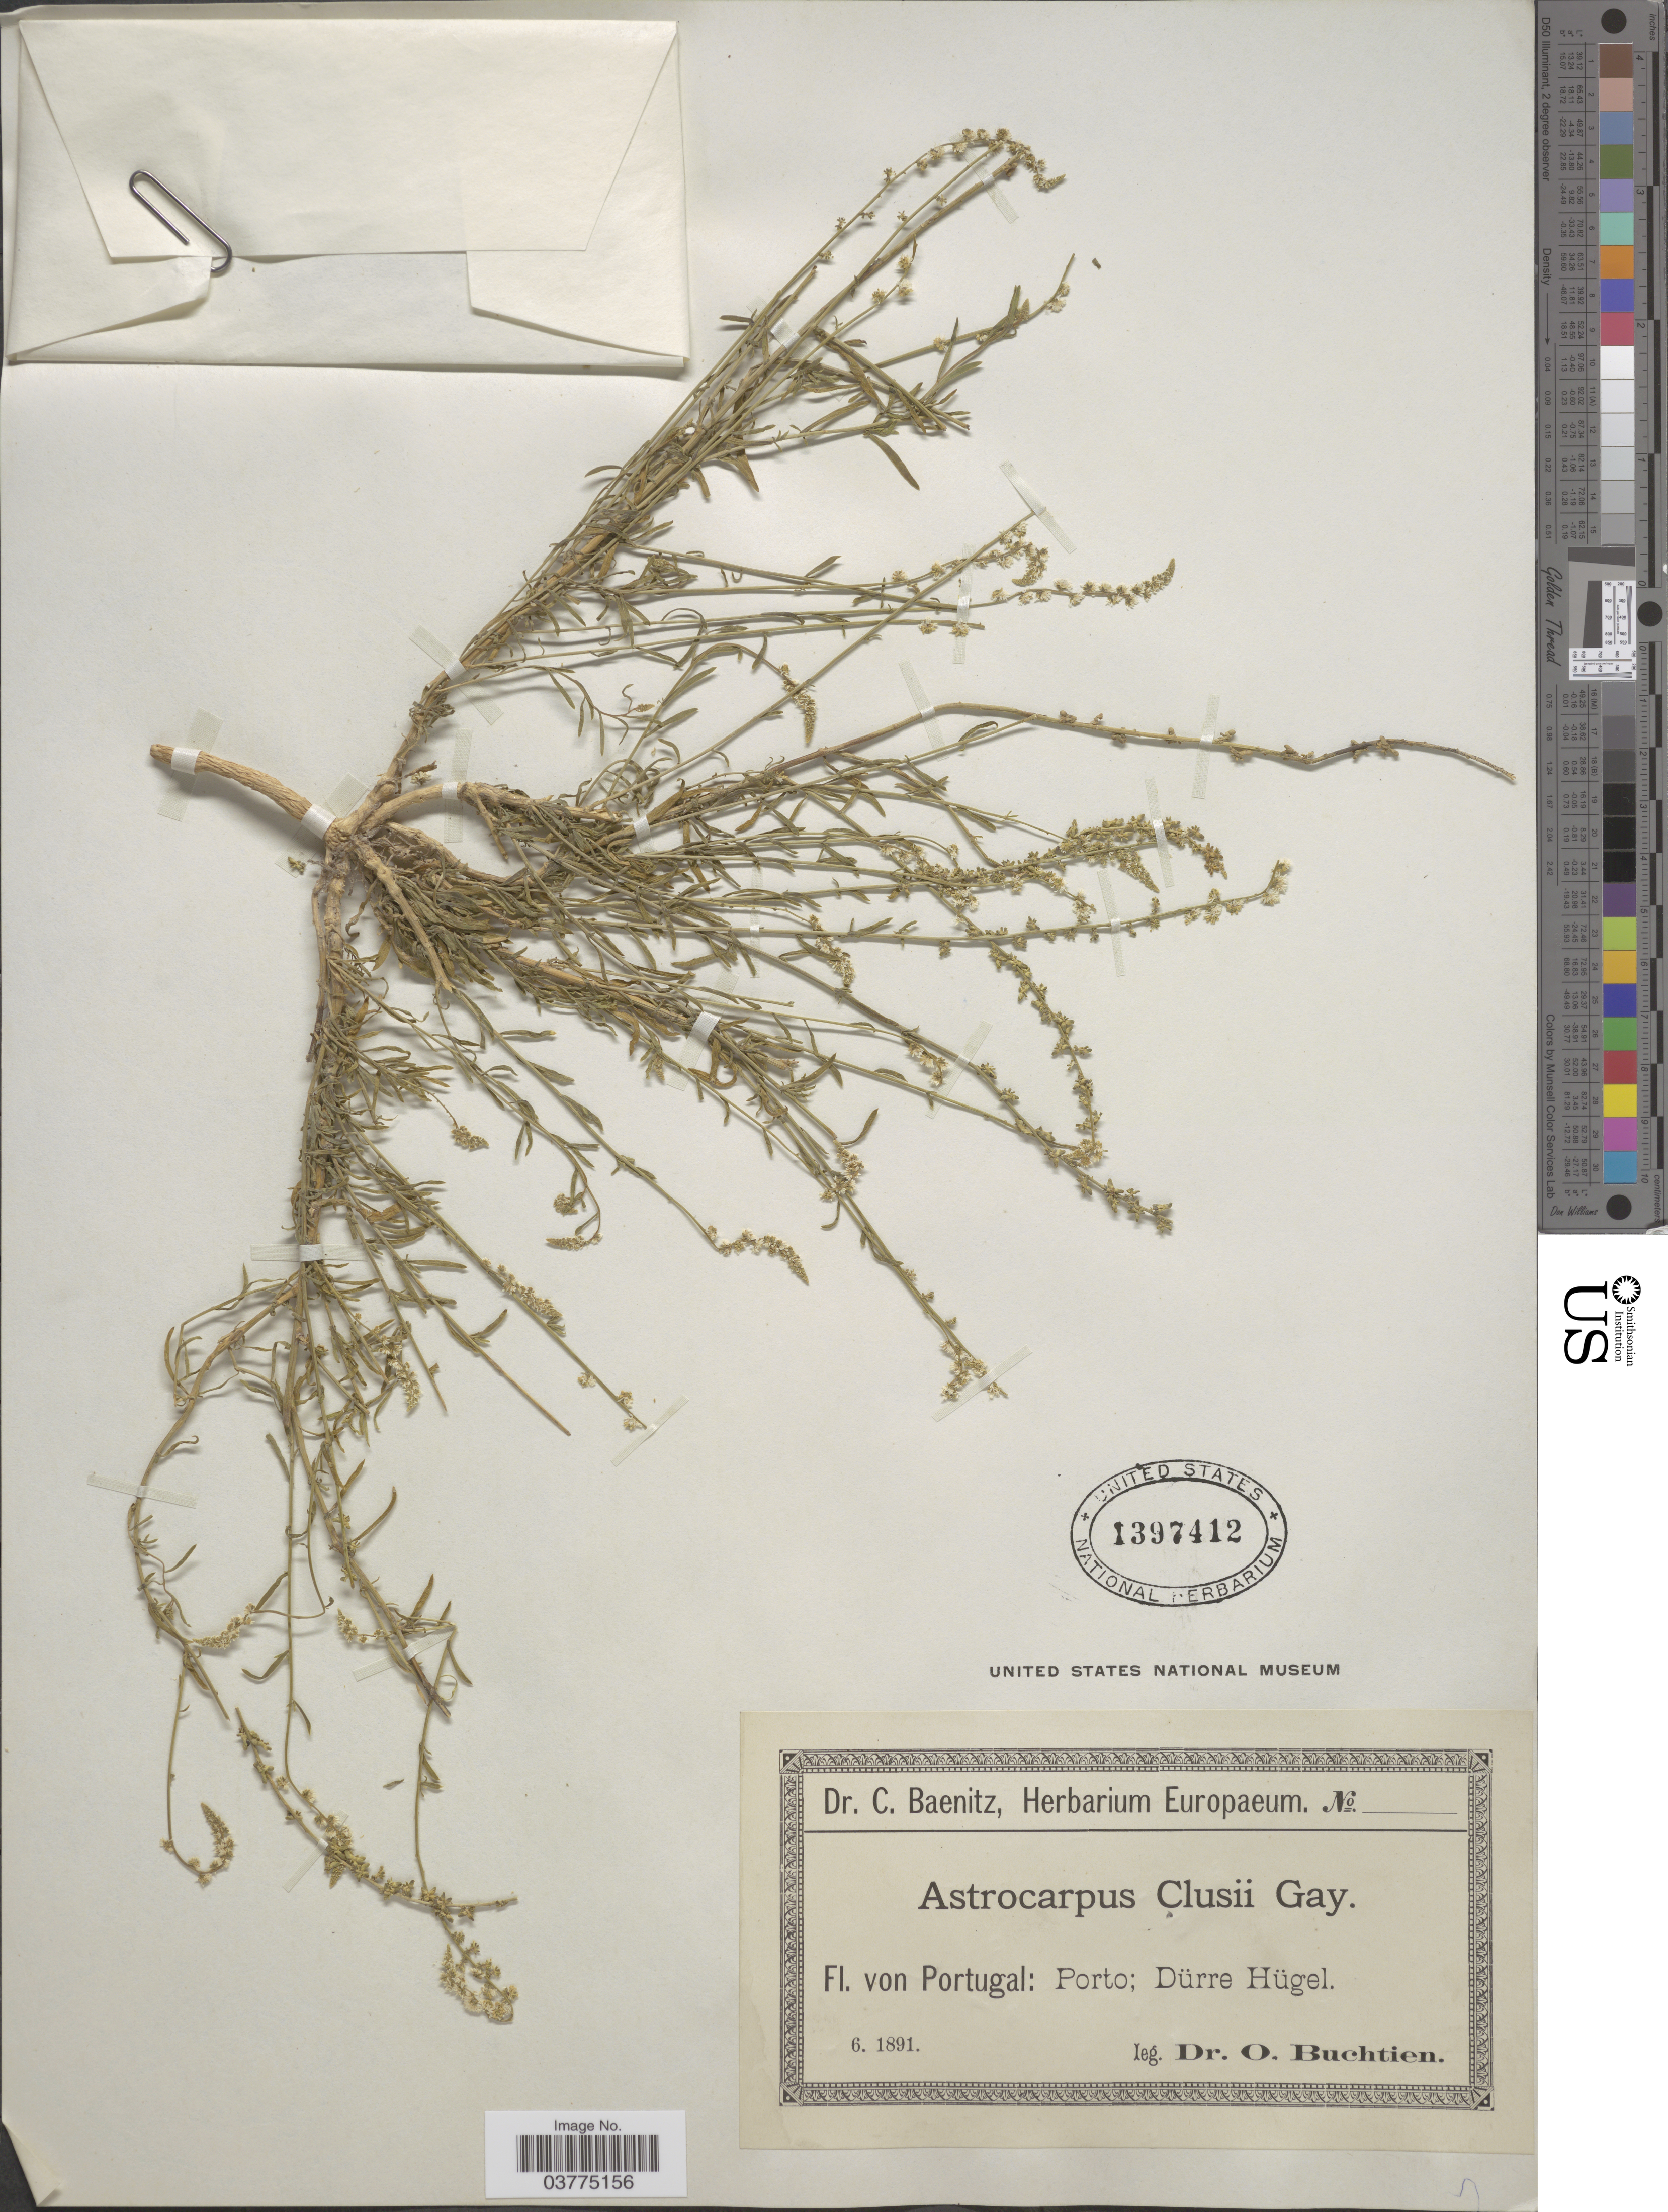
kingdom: Plantae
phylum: Tracheophyta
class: Magnoliopsida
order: Brassicales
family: Resedaceae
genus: Sesamoides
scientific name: Sesamoides purpurascens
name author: (L.) G. López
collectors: O. Buchtien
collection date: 1891-06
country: Portugal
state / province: Porto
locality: Dürre Hügel.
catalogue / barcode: US 1397412